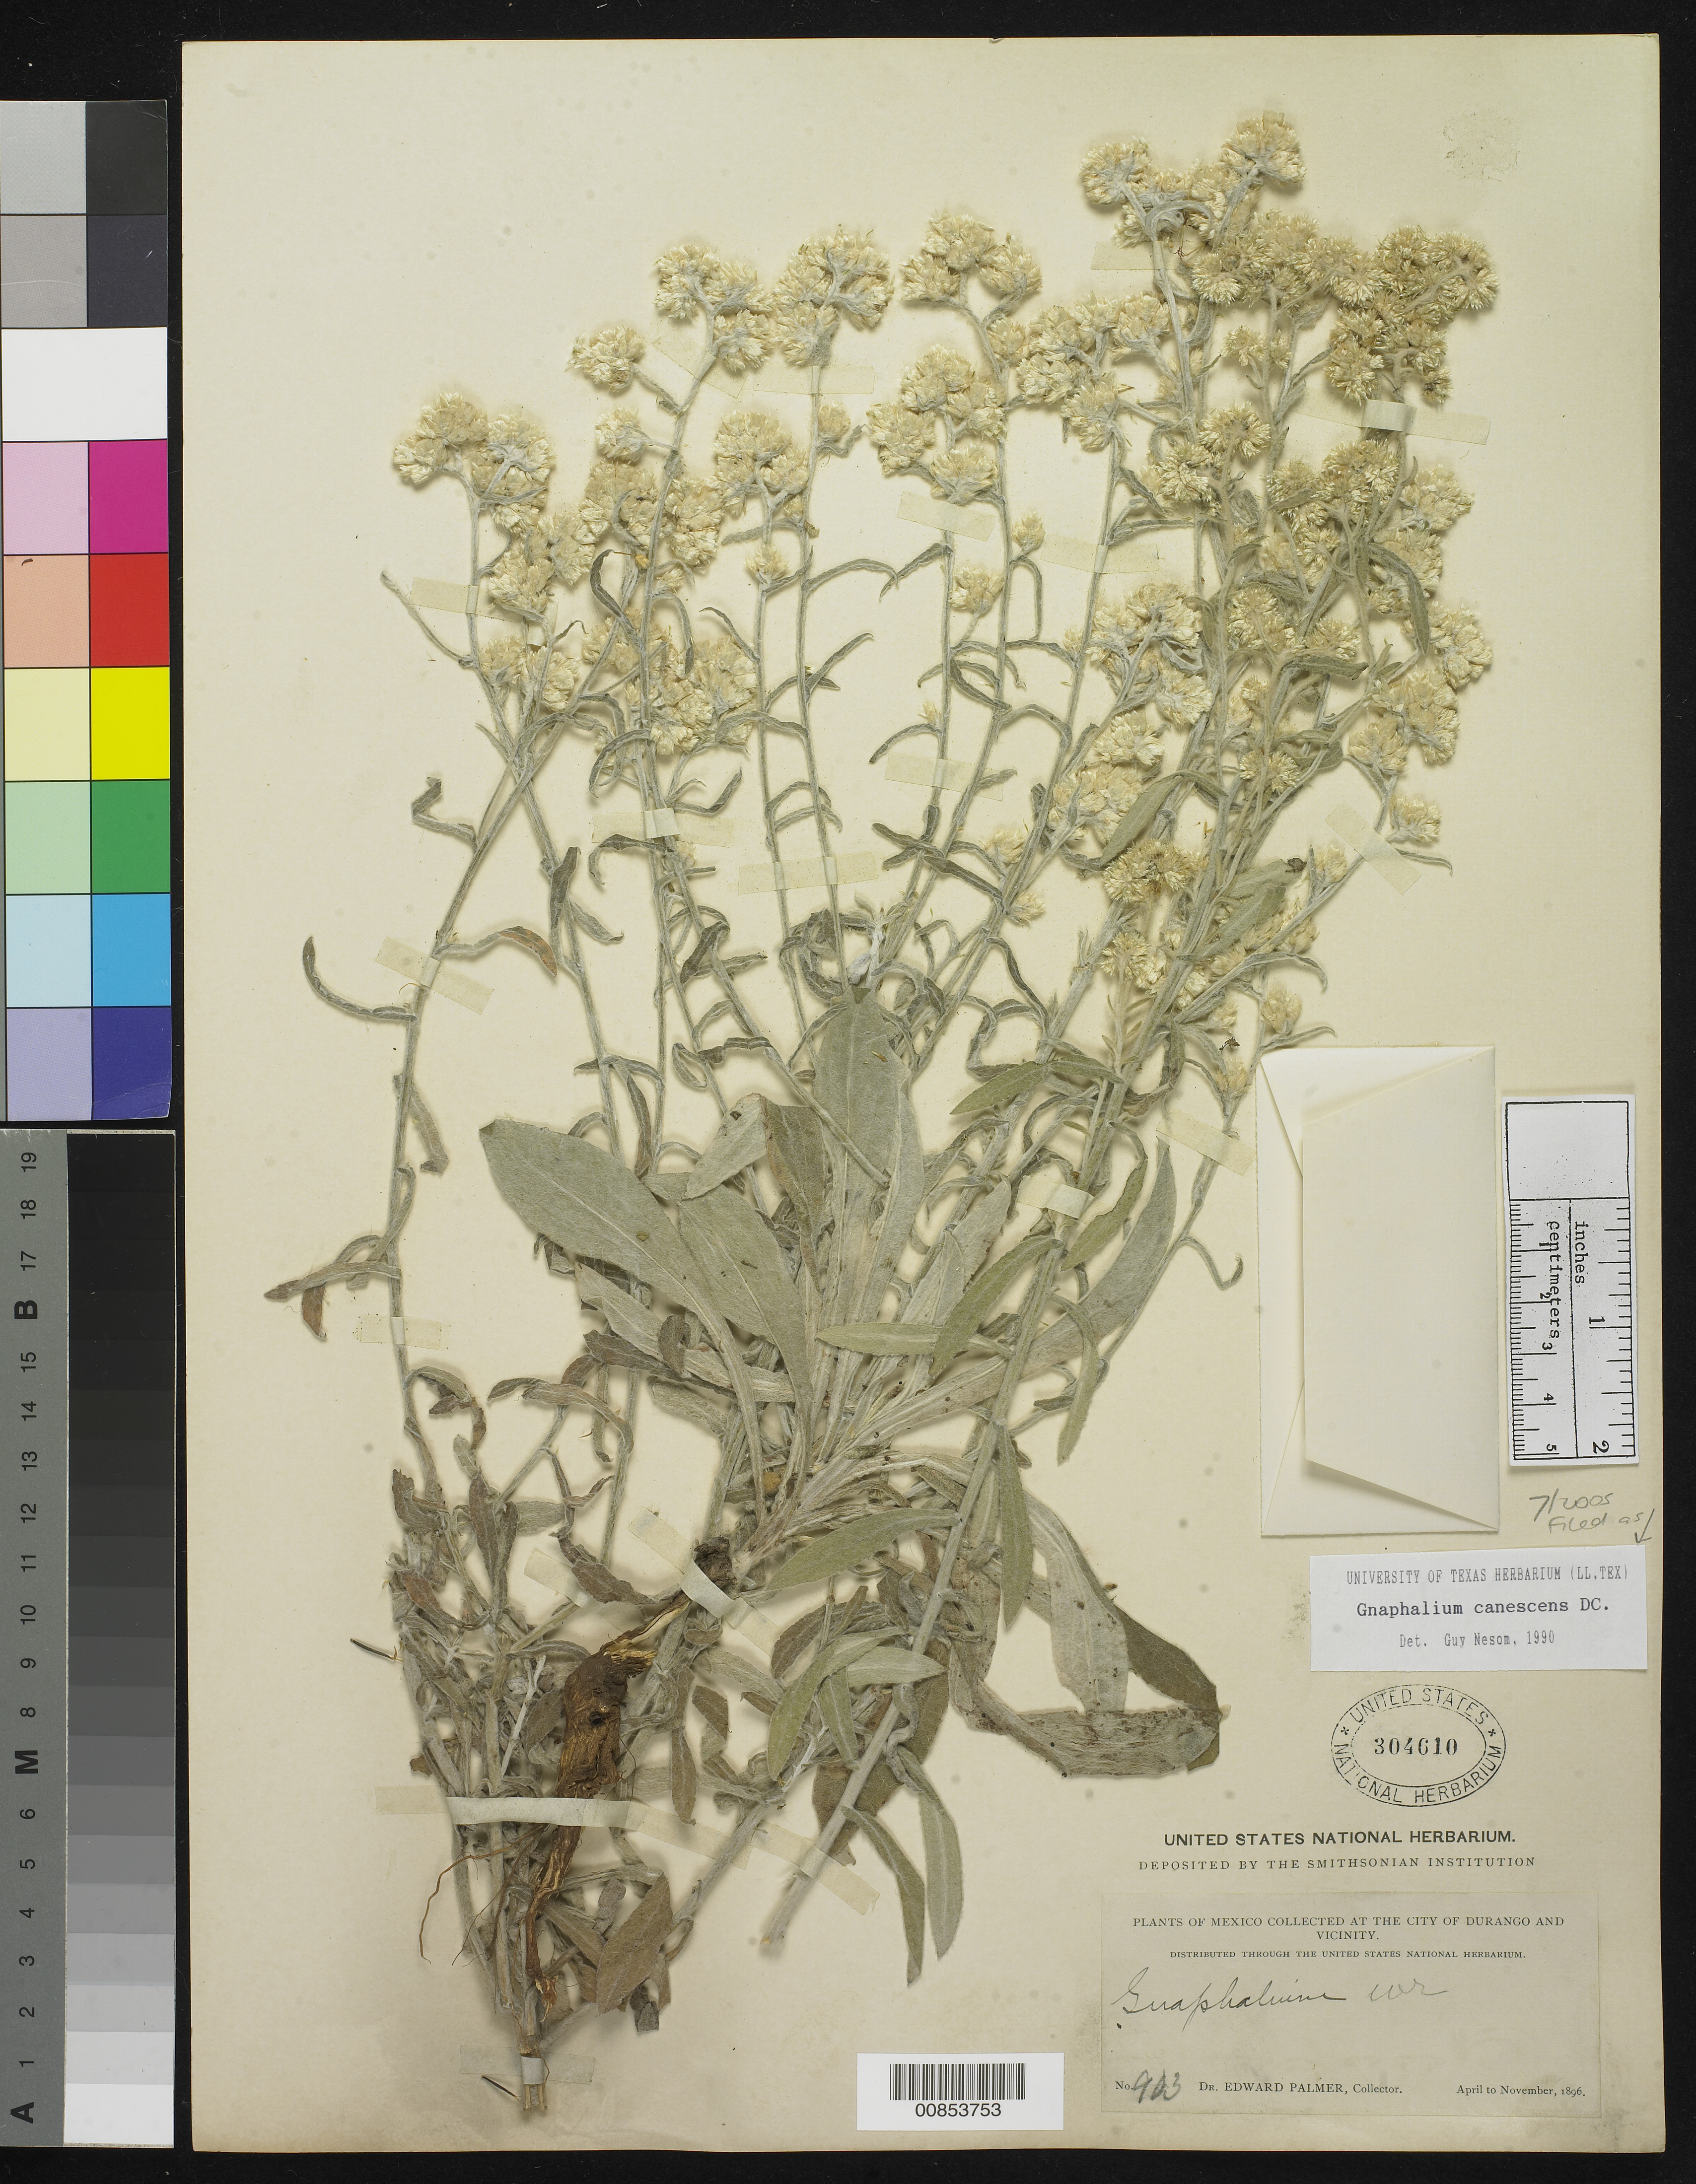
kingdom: Plantae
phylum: Tracheophyta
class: Magnoliopsida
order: Asterales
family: Asteraceae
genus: Pseudognaphalium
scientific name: Pseudognaphalium canescens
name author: (DC.) Anderb.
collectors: E. Palmer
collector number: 903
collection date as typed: Apr 1896 to -- Nov 1896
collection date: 1896-04/1896-11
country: Mexico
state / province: Durango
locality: City of Durango and vicinity.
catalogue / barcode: US 304610